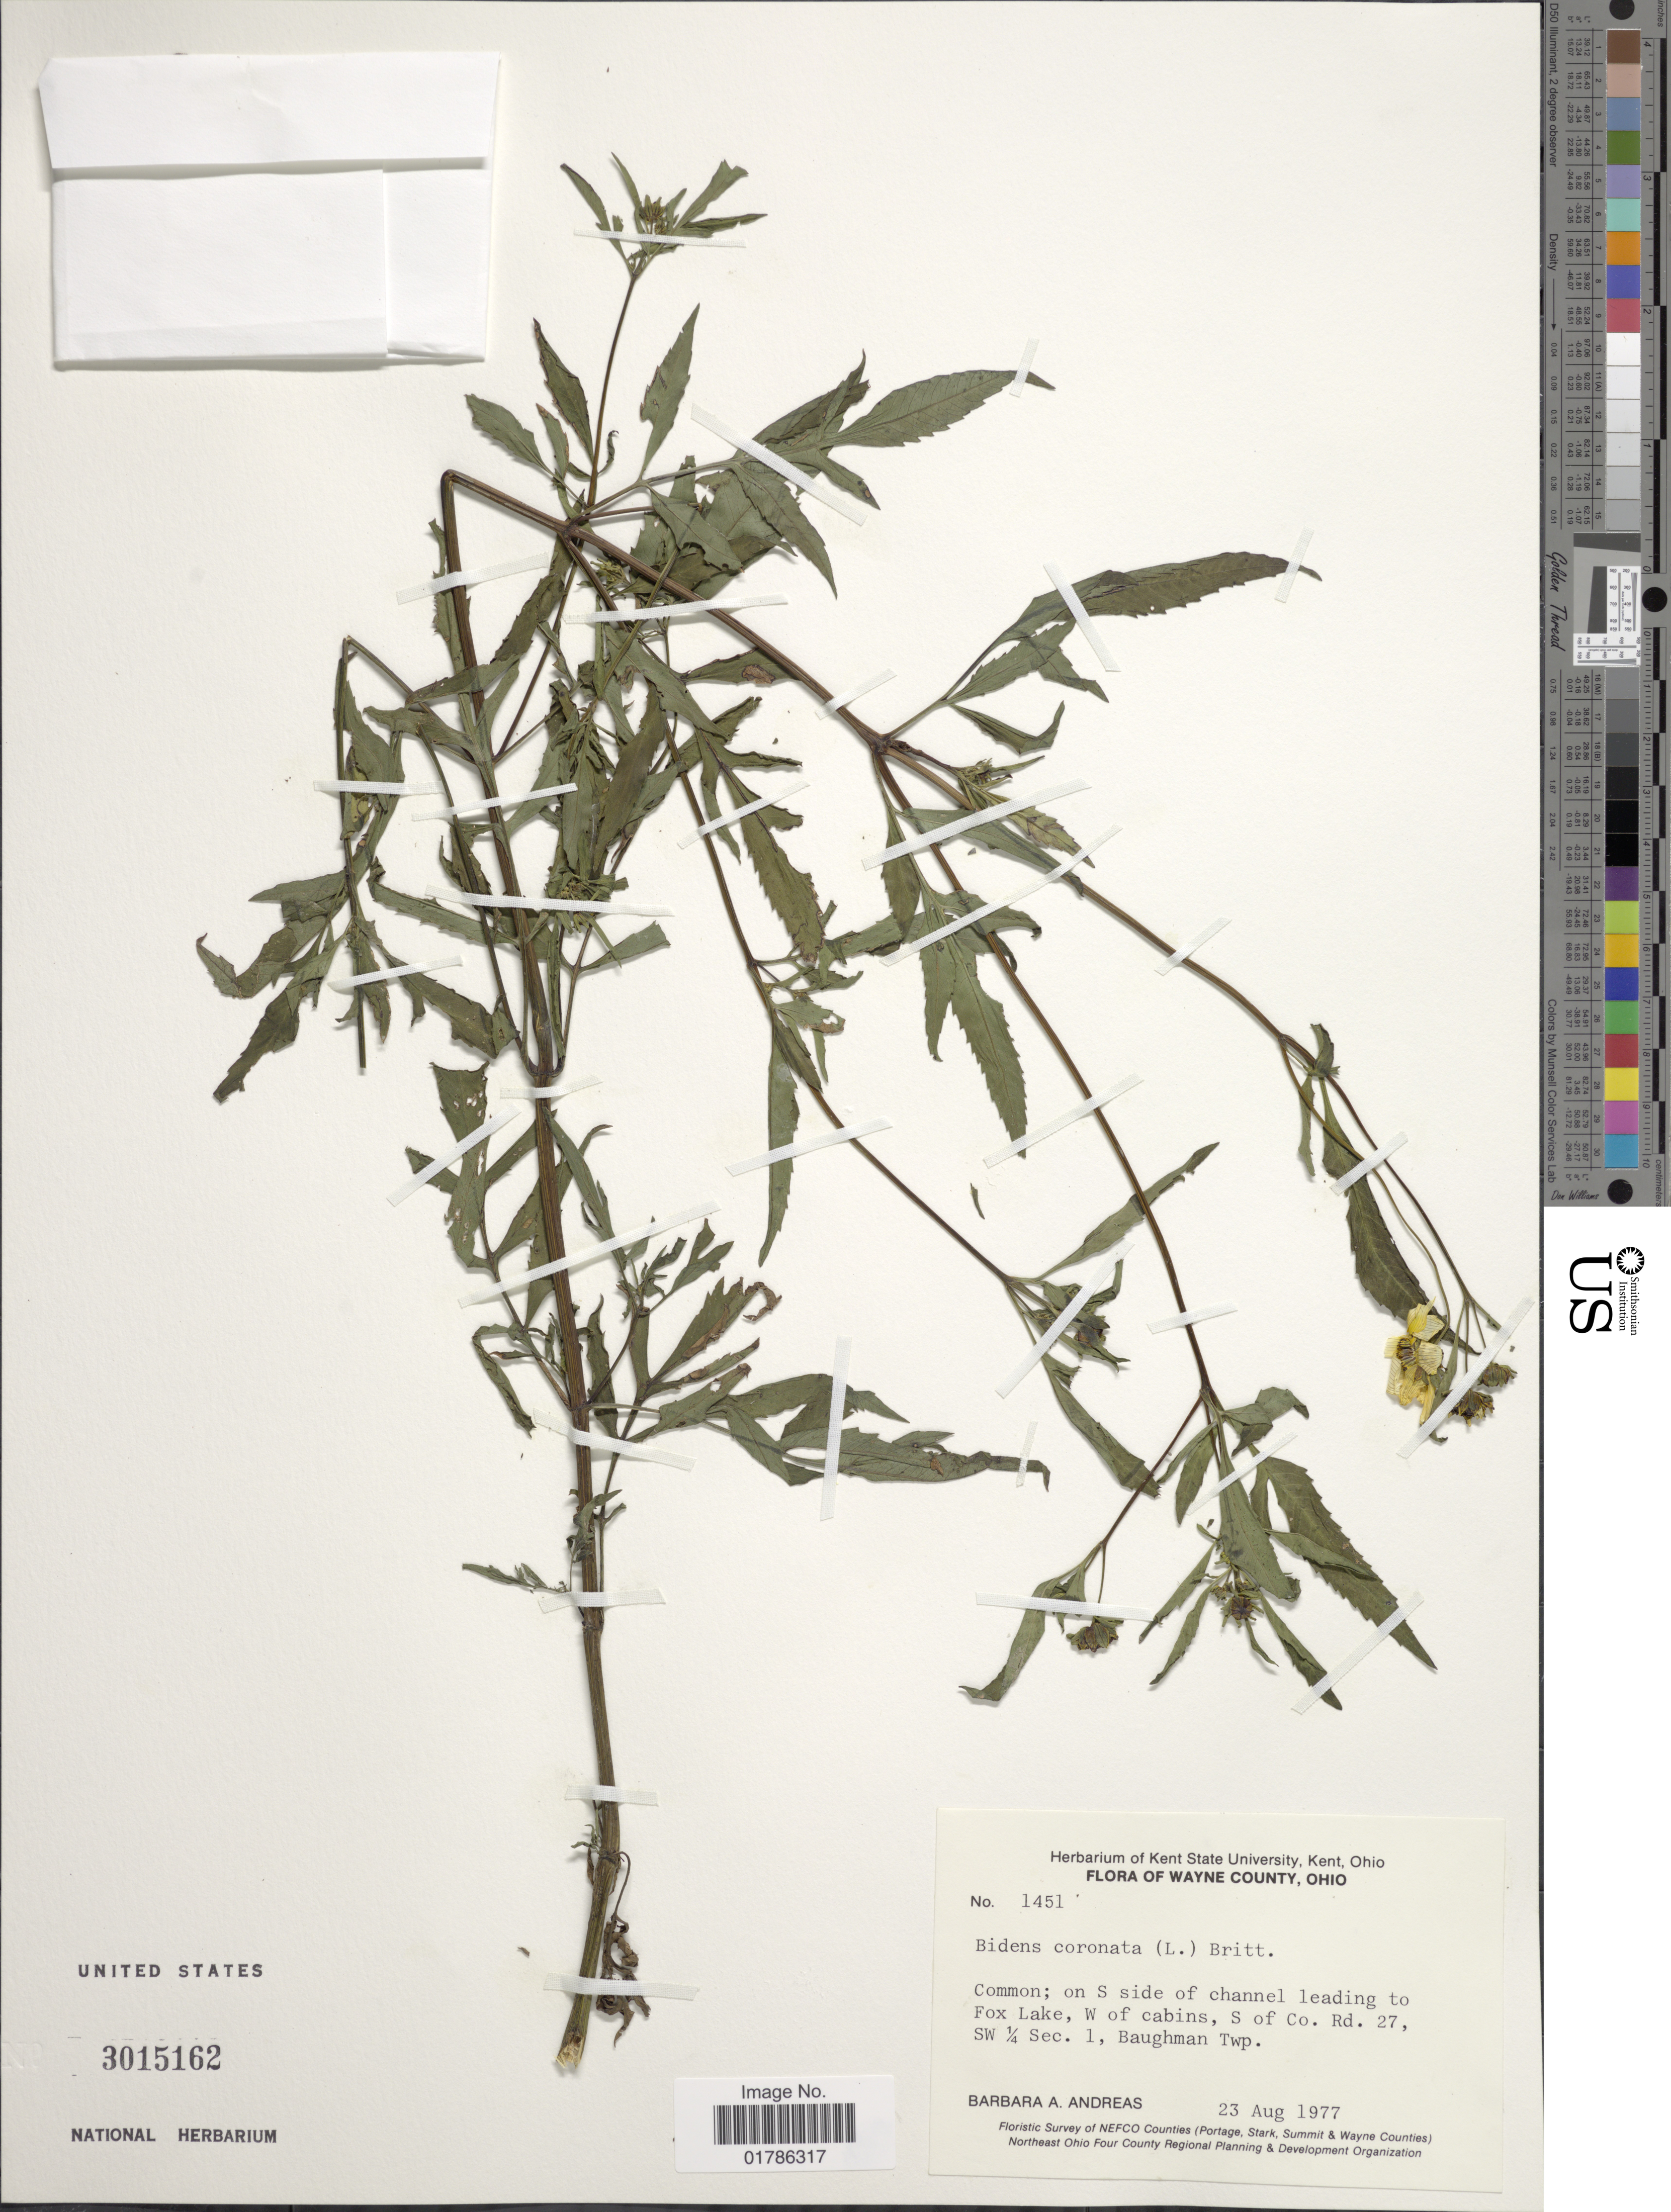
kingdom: Plantae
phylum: Tracheophyta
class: Magnoliopsida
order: Asterales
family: Asteraceae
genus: Bidens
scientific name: Bidens coronata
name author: (L.) Britton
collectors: B. A. Andreas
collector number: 1451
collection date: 1977-08-23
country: United States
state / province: Ohio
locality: Wayne County, on S side of channel leading to Fox Lake, W of cabins, S of Co. Rd. 27, SW ¼ Sec. 1, Baughman Twp.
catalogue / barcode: US 3015162